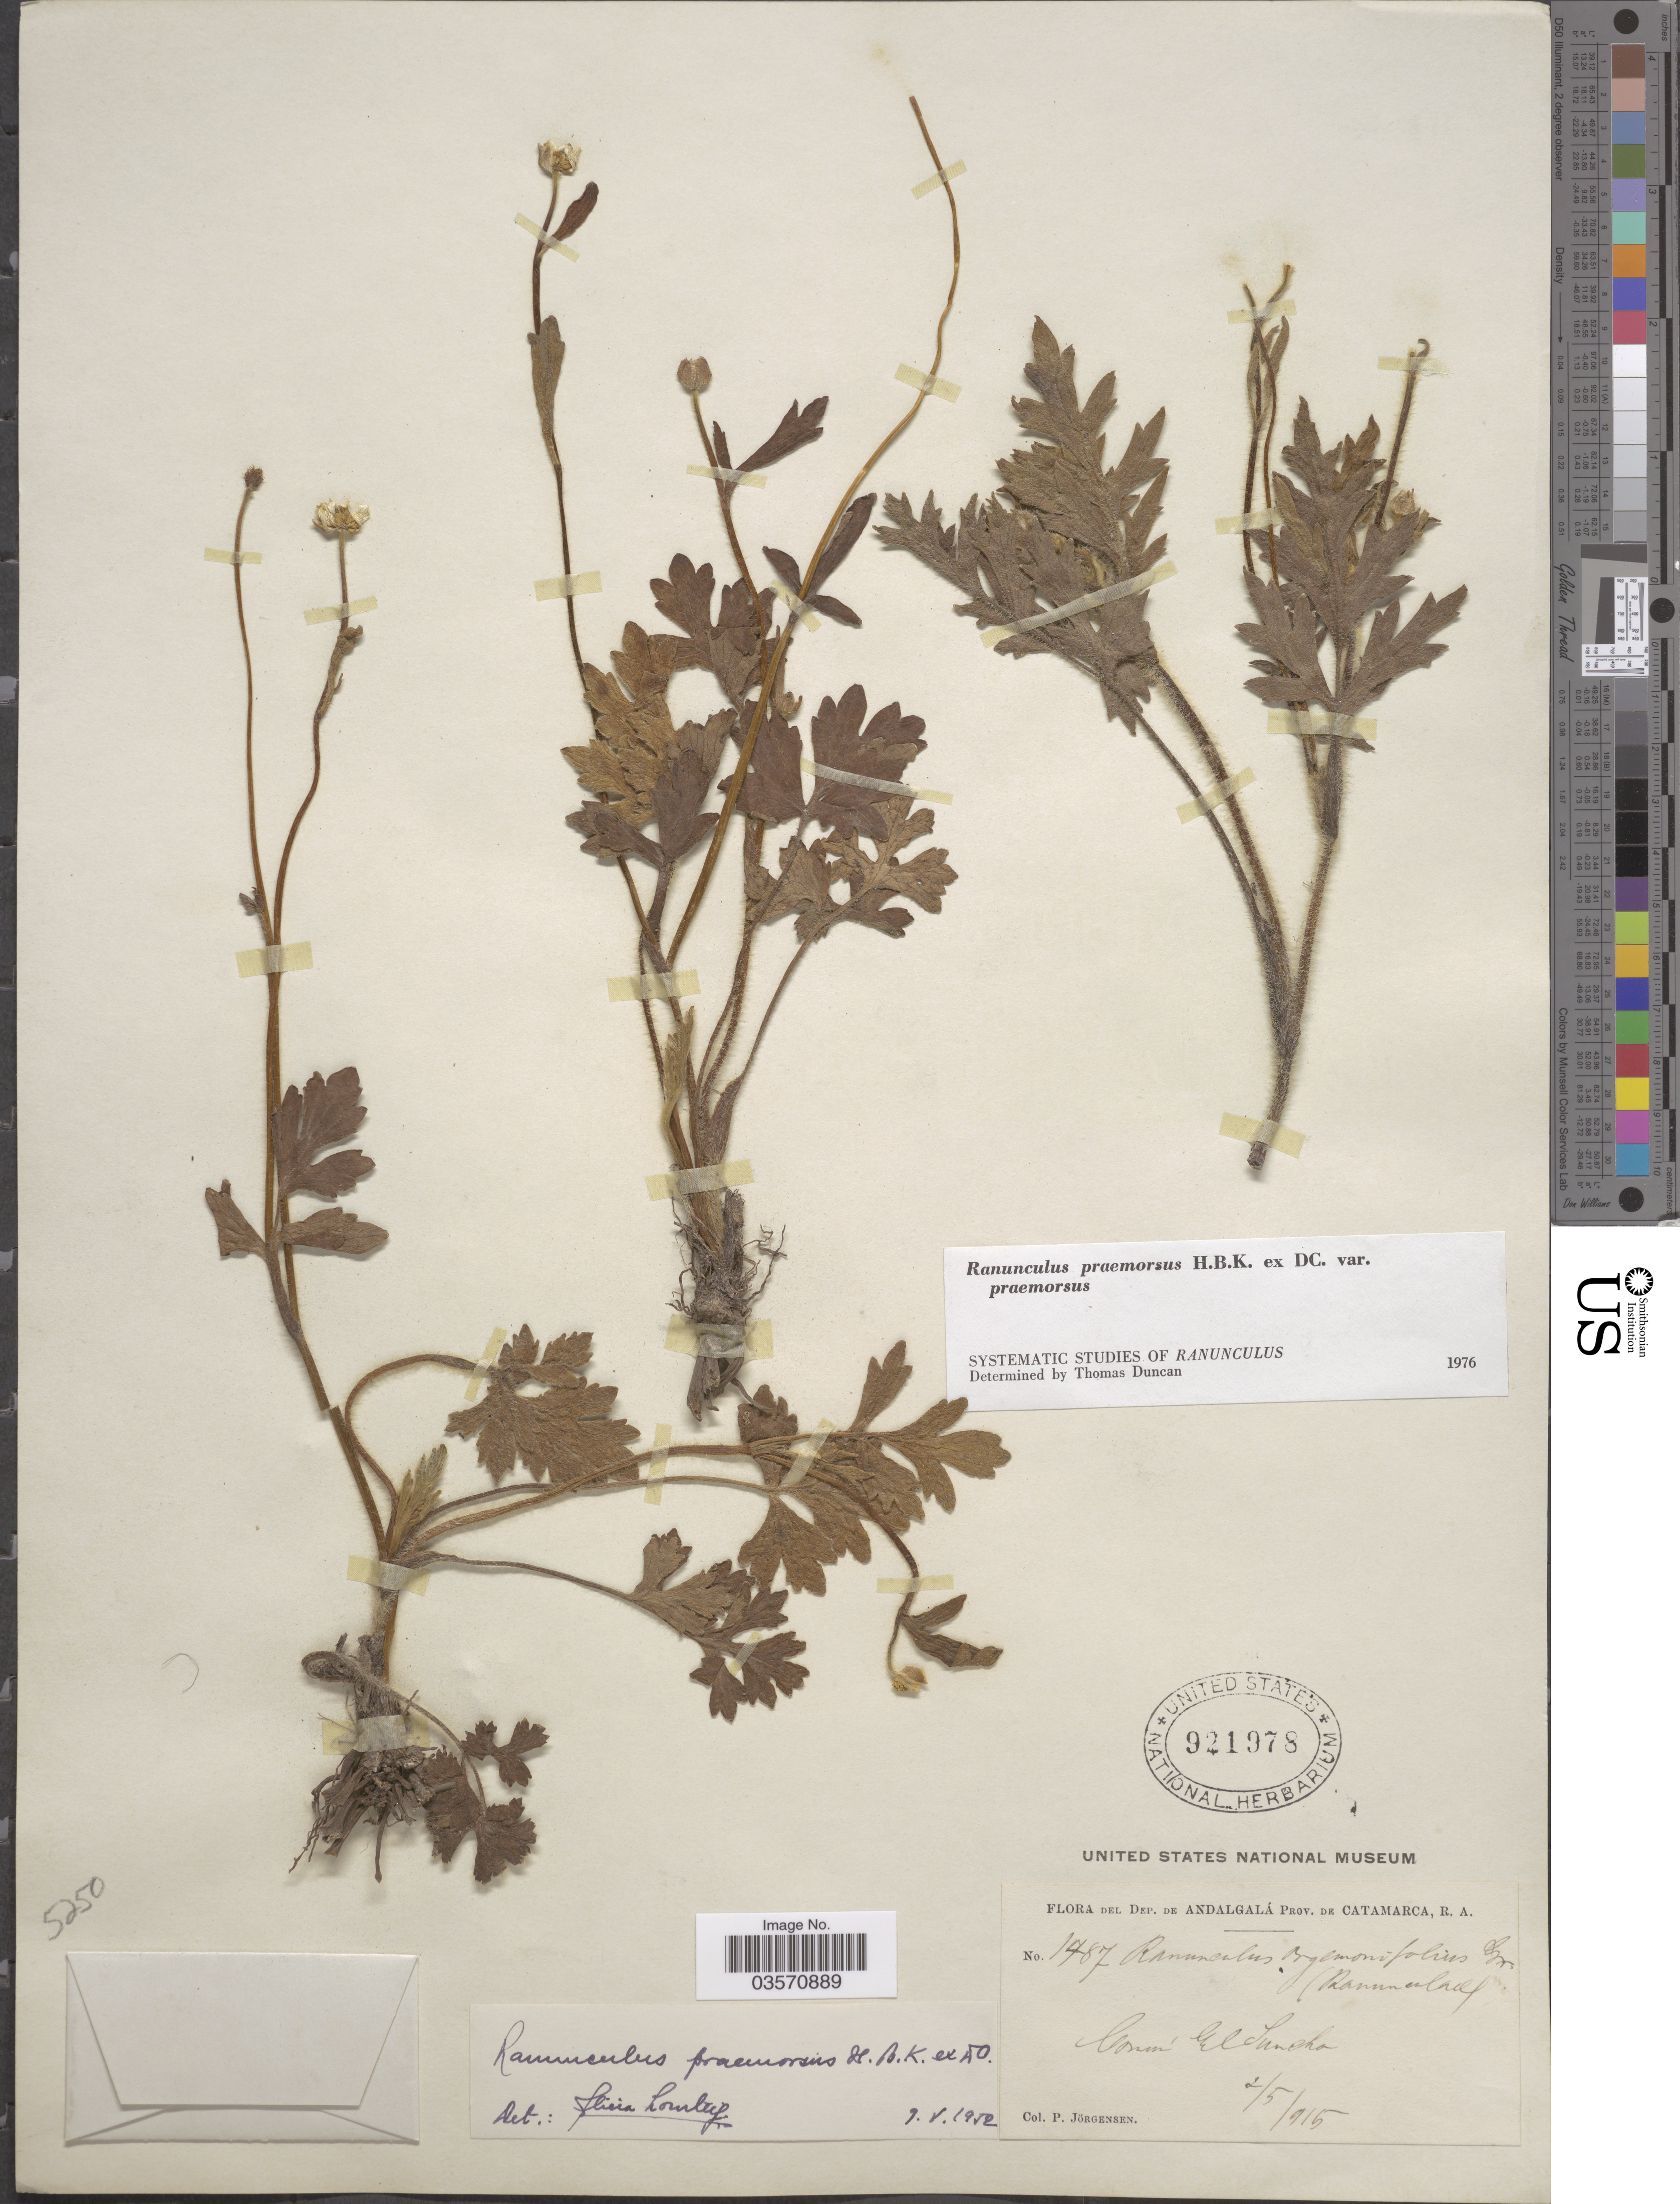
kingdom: Plantae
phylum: Tracheophyta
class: Magnoliopsida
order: Ranunculales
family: Ranunculaceae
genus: Ranunculus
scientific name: Ranunculus praemorsus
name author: Kunth ex DC.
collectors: P. Jörgensen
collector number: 1487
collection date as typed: Transcribed d/m/y: 2/5/915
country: Argentina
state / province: Catamarca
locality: Dep. de Andalgalá.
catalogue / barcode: US 921978